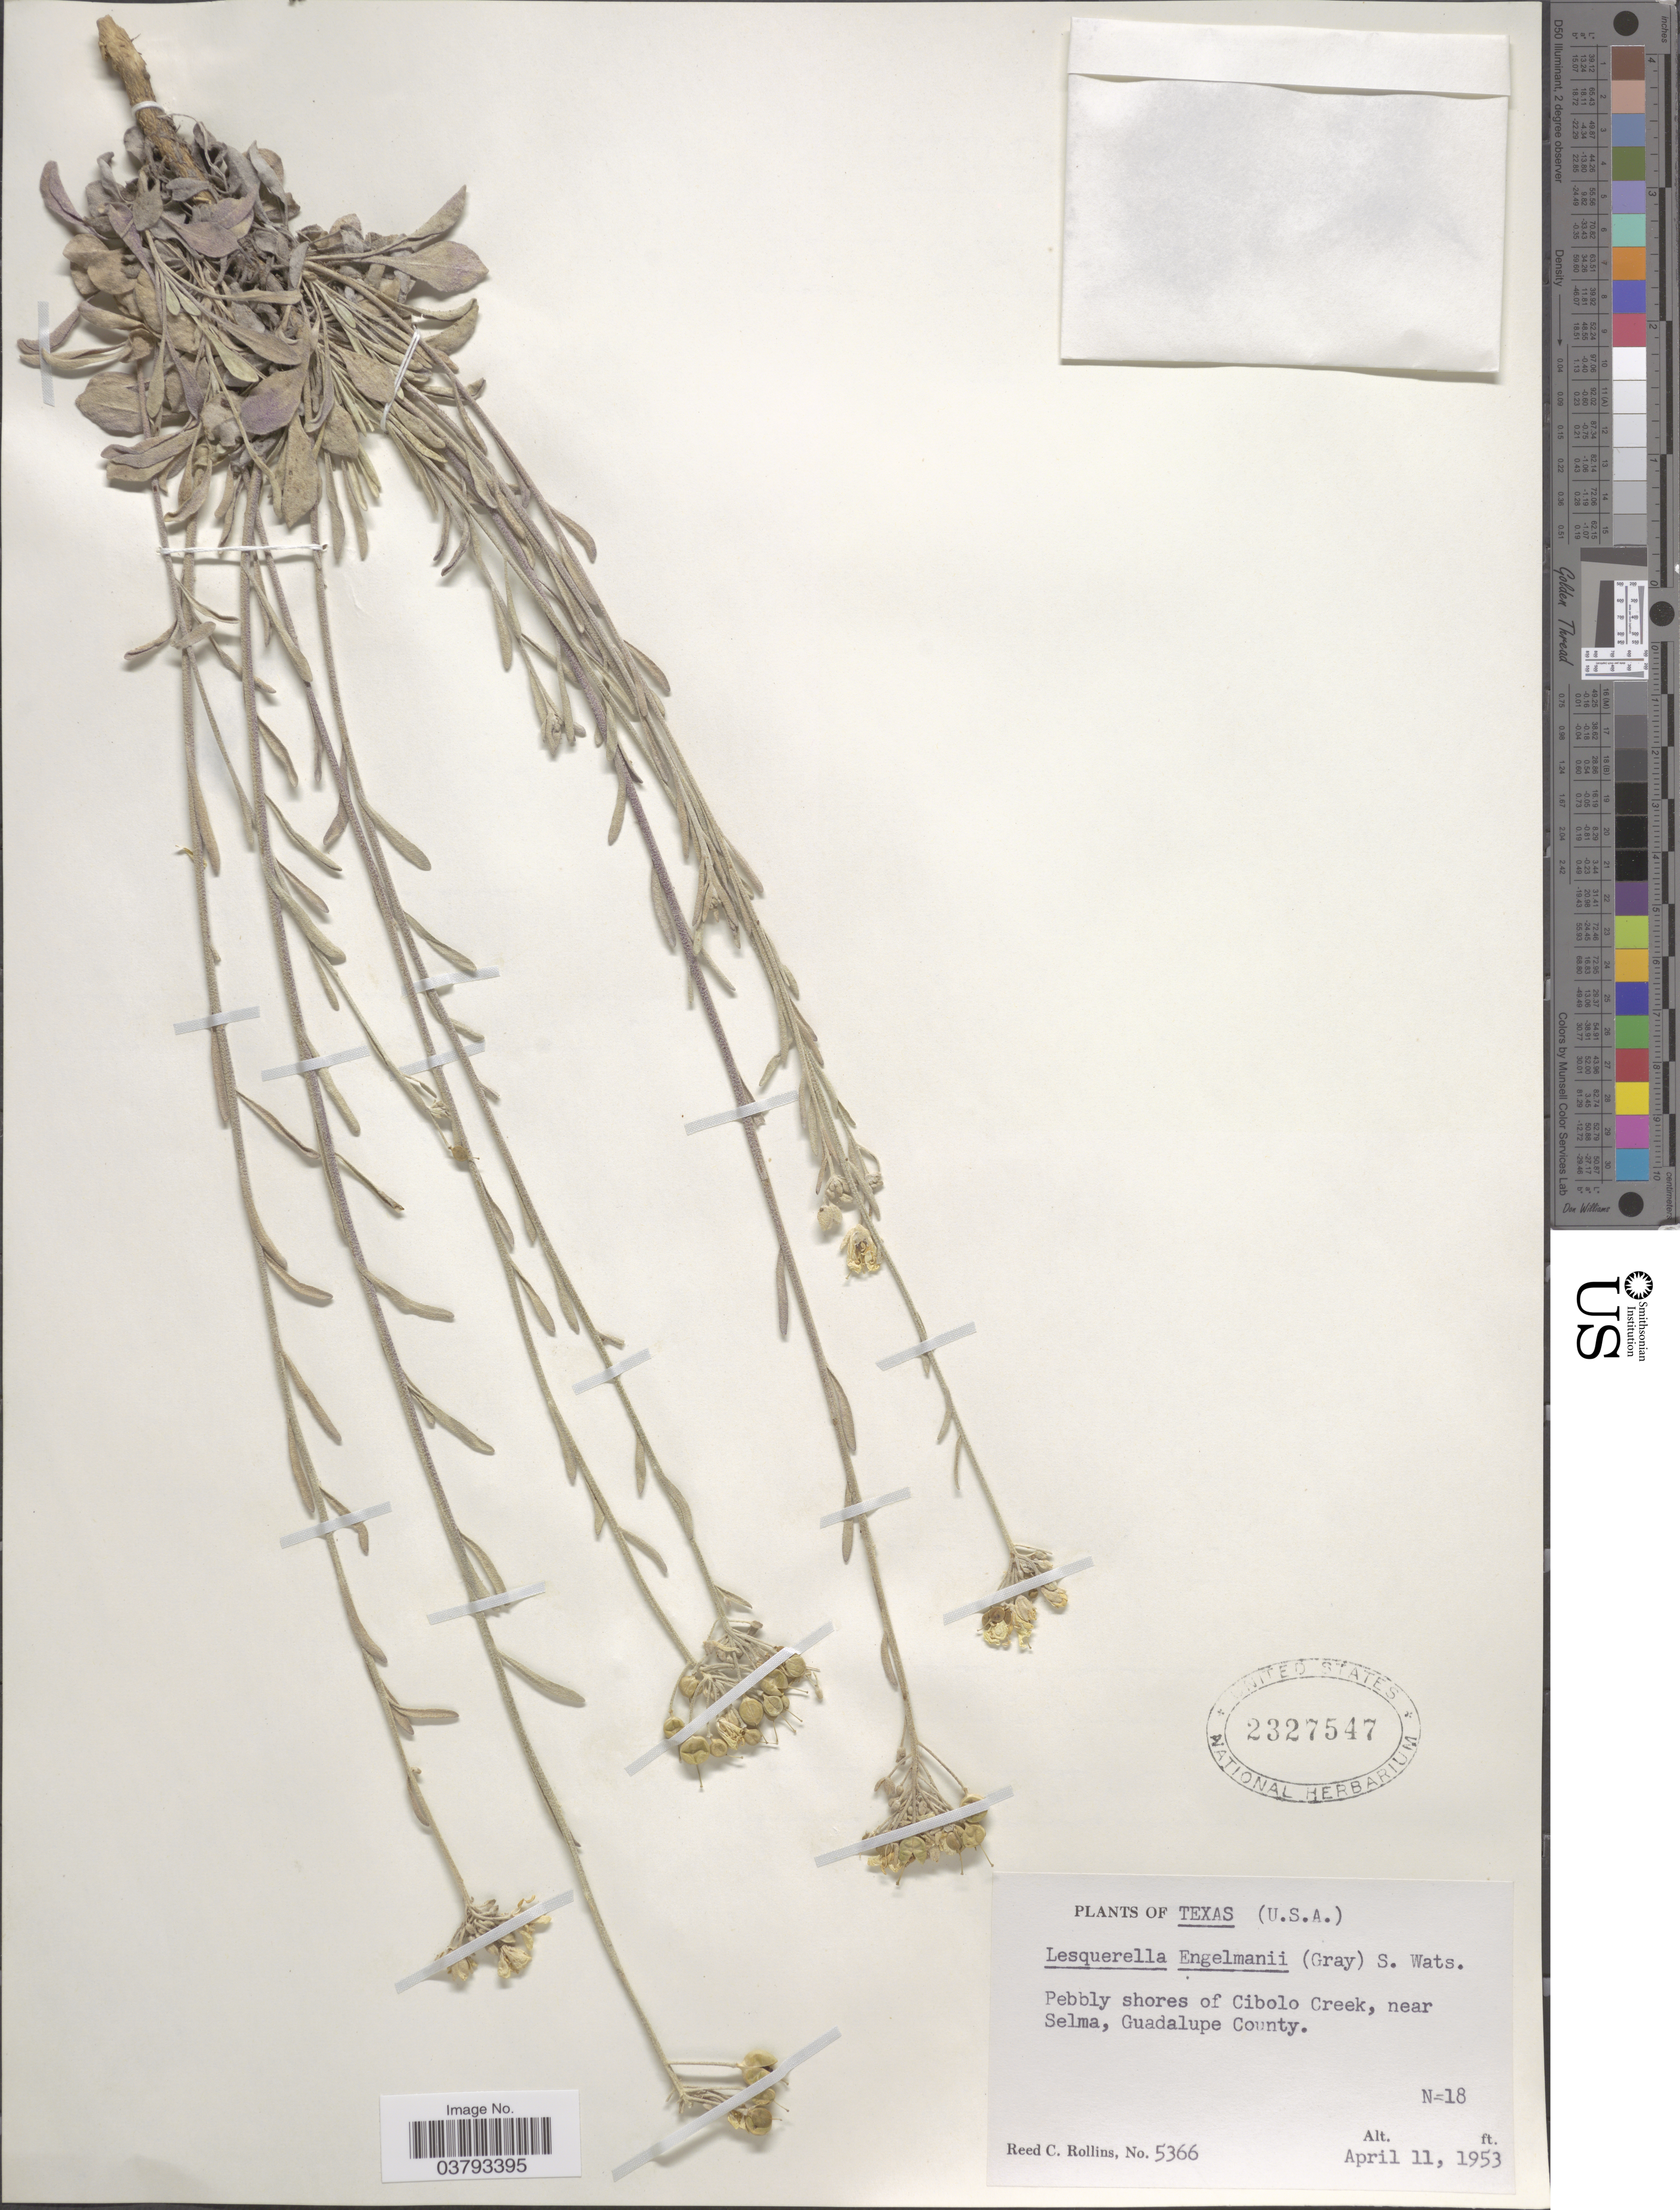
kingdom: Plantae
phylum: Tracheophyta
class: Magnoliopsida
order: Brassicales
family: Brassicaceae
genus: Lesquerella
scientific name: Lesquerella engelmannii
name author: (A. Gray) S. Watson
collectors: R. C. Rollins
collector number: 5366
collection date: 1953-04-11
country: United States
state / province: Texas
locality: Pebbly shores of Cibolo Creek, near Selma, Guadalupe County.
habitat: pebbly shores of creek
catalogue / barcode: US 2327547